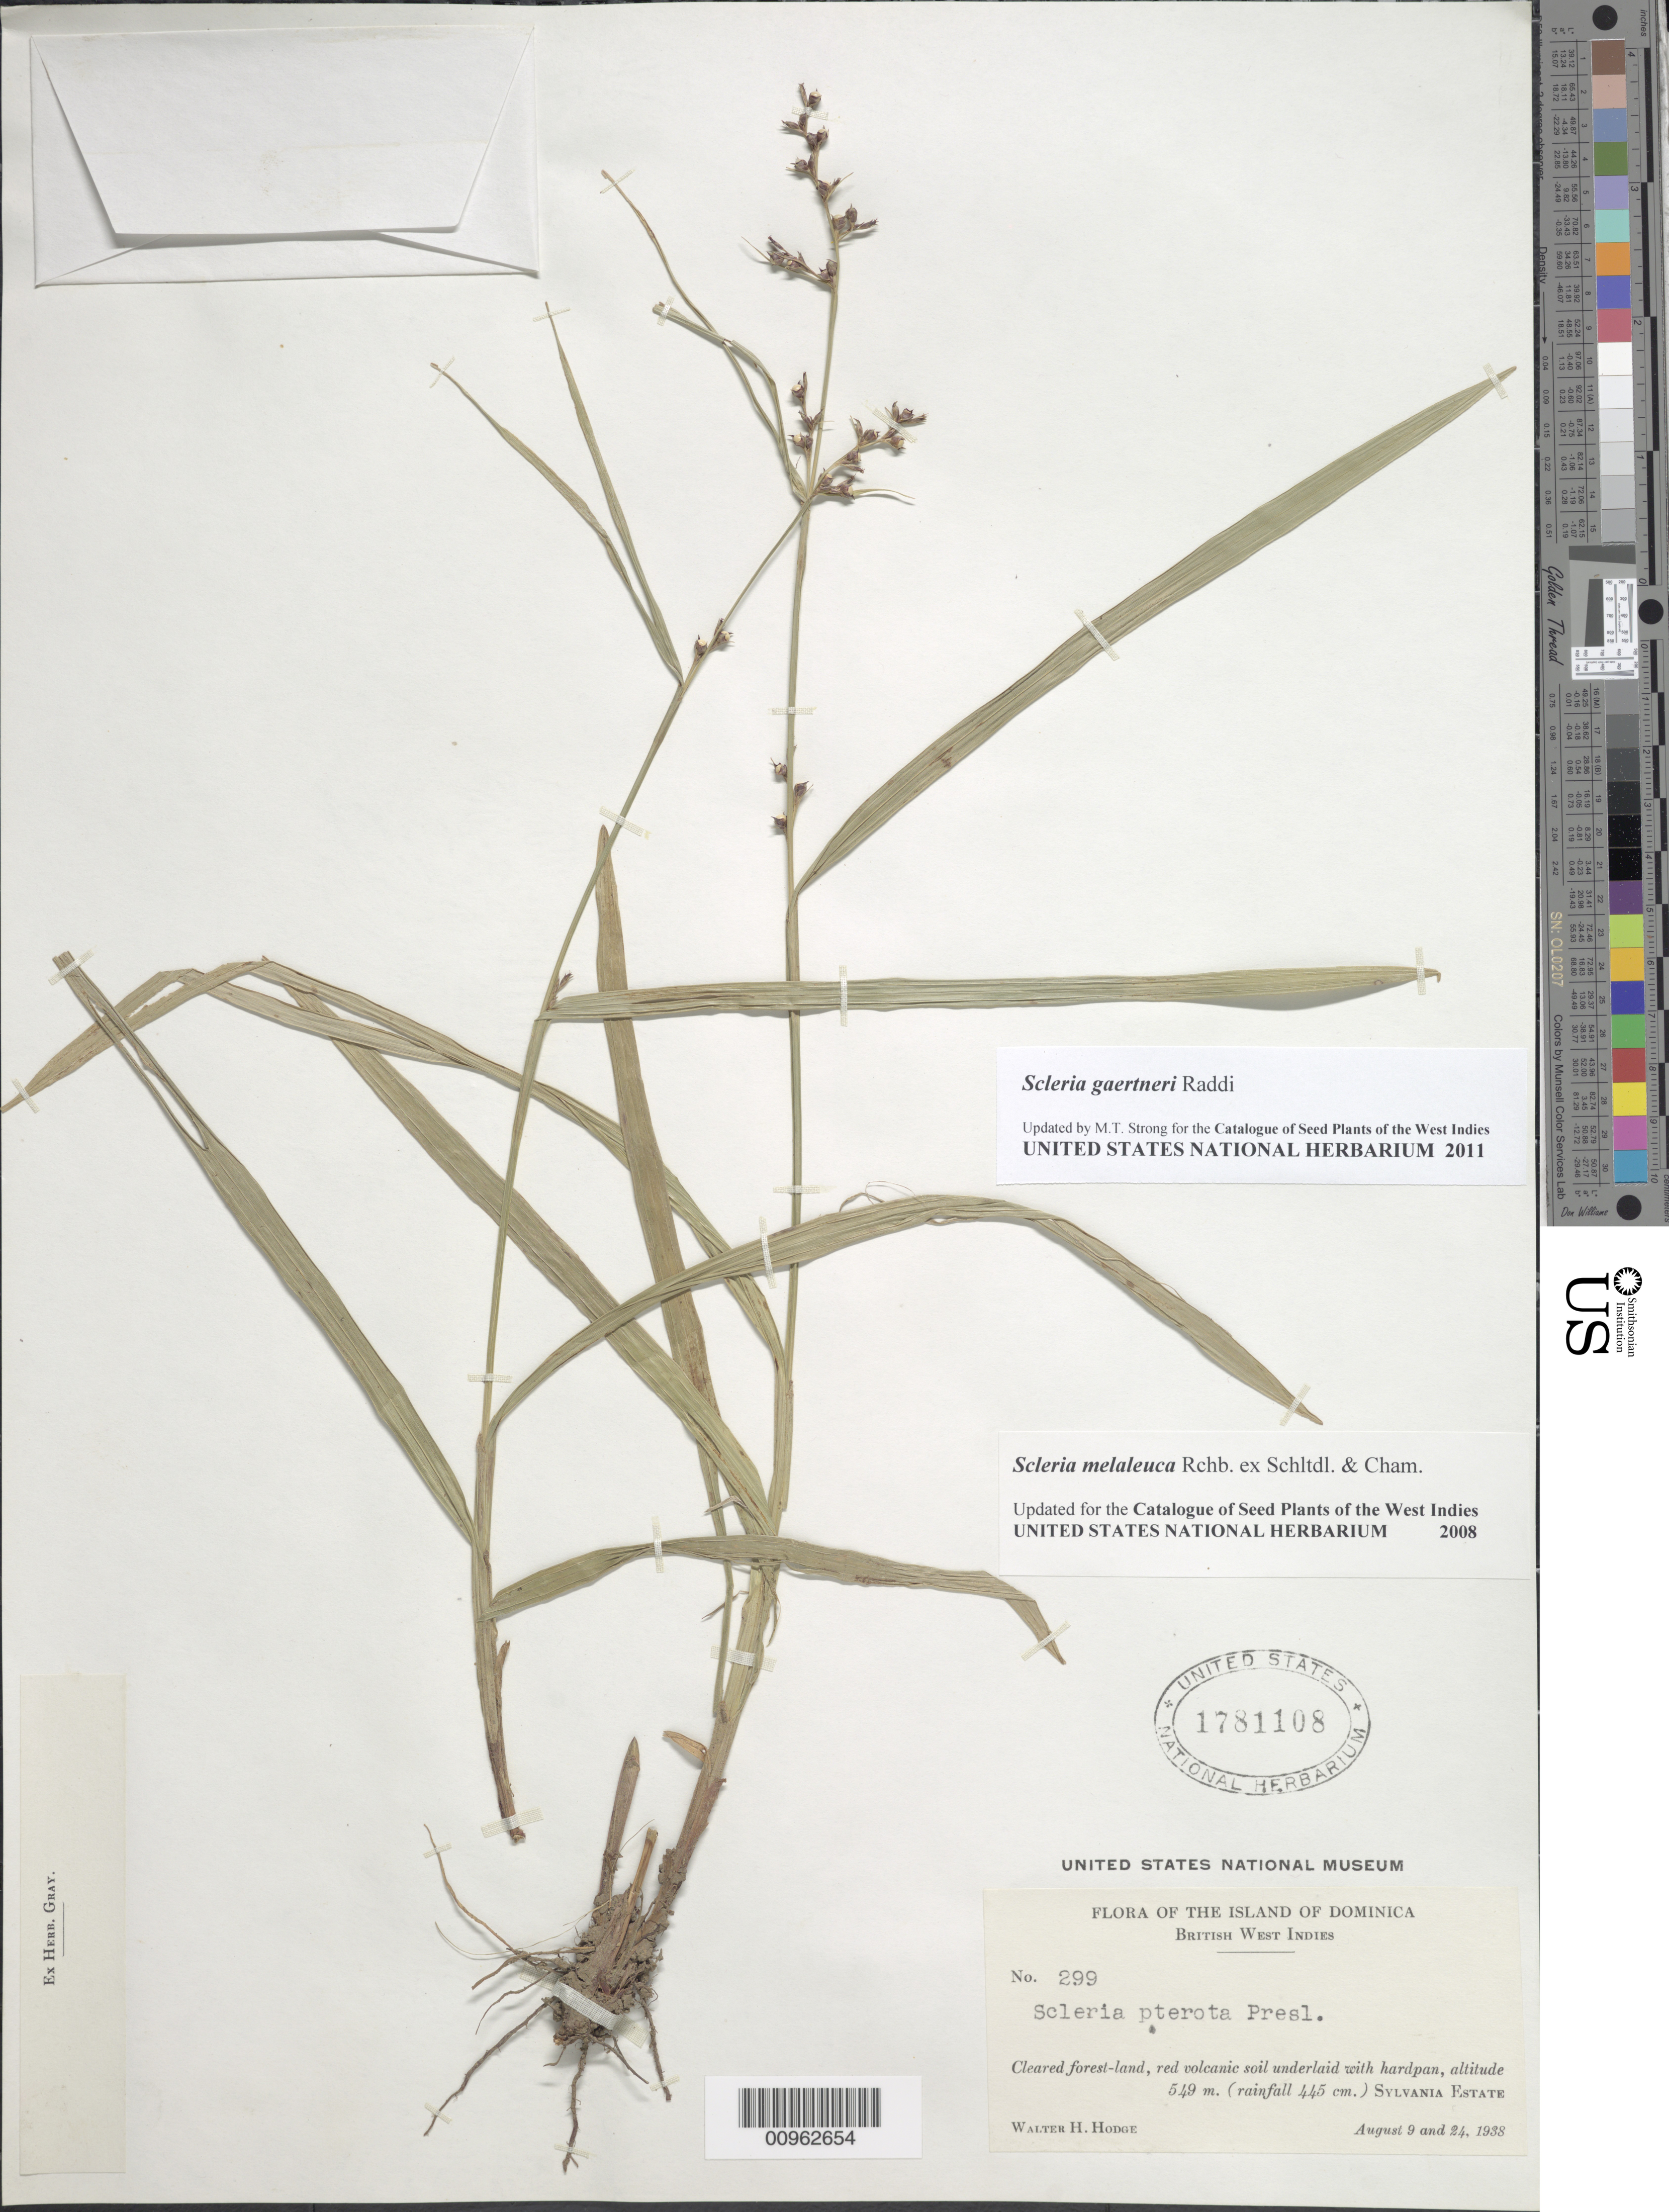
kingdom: Plantae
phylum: Tracheophyta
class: Liliopsida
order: Poales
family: Cyperaceae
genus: Scleria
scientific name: Scleria gaertneri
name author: Raddi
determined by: Strong, M. T., (US), Smithsonian Institution - National Museum of Natural History (UNITED STATES)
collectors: W. Hodge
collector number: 299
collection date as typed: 09 Aug 1938 to 24 Aug 1938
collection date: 1938-08-09/1938-08-24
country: Dominica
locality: Sylvania Estate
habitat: Cleared forest-land, red volcanic soil underlaid with hardpan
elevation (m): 549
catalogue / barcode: US 1781108